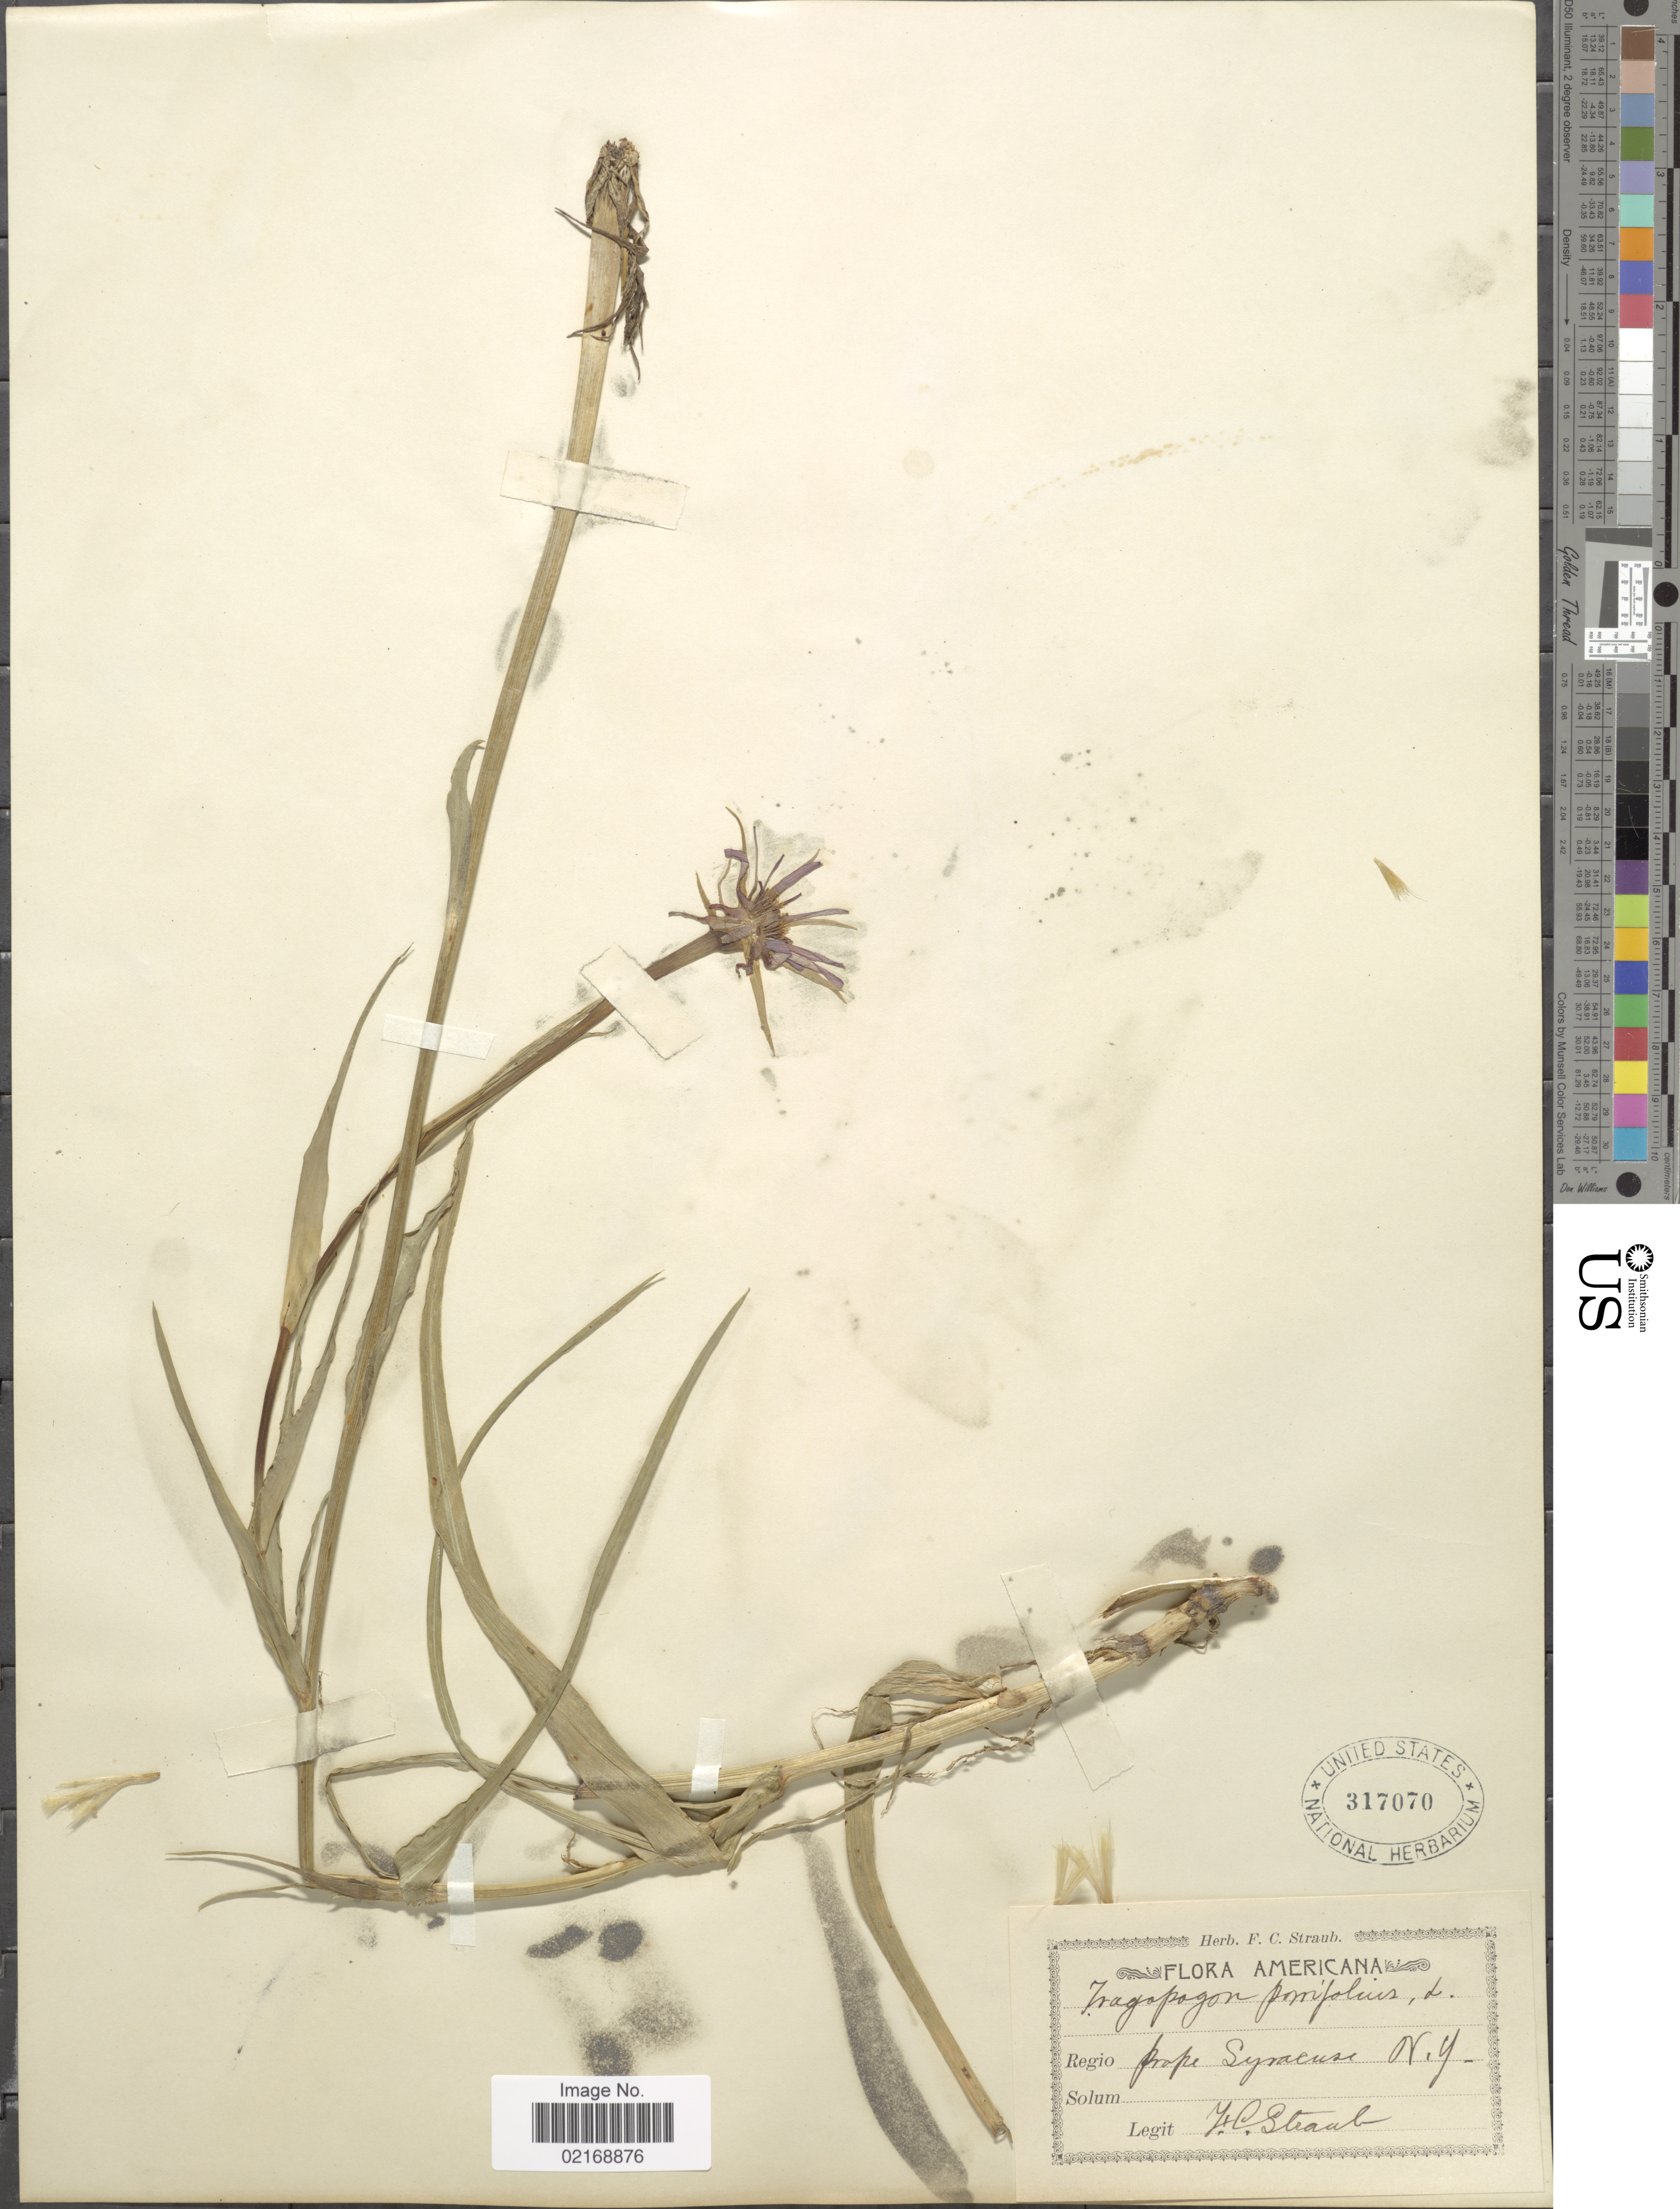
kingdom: Plantae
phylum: Tracheophyta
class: Magnoliopsida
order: Asterales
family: Asteraceae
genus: Tragopogon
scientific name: Tragopogon porrifolius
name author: L.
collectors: F. Straub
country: United States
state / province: New York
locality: Prope Syracuse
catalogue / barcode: US 317070